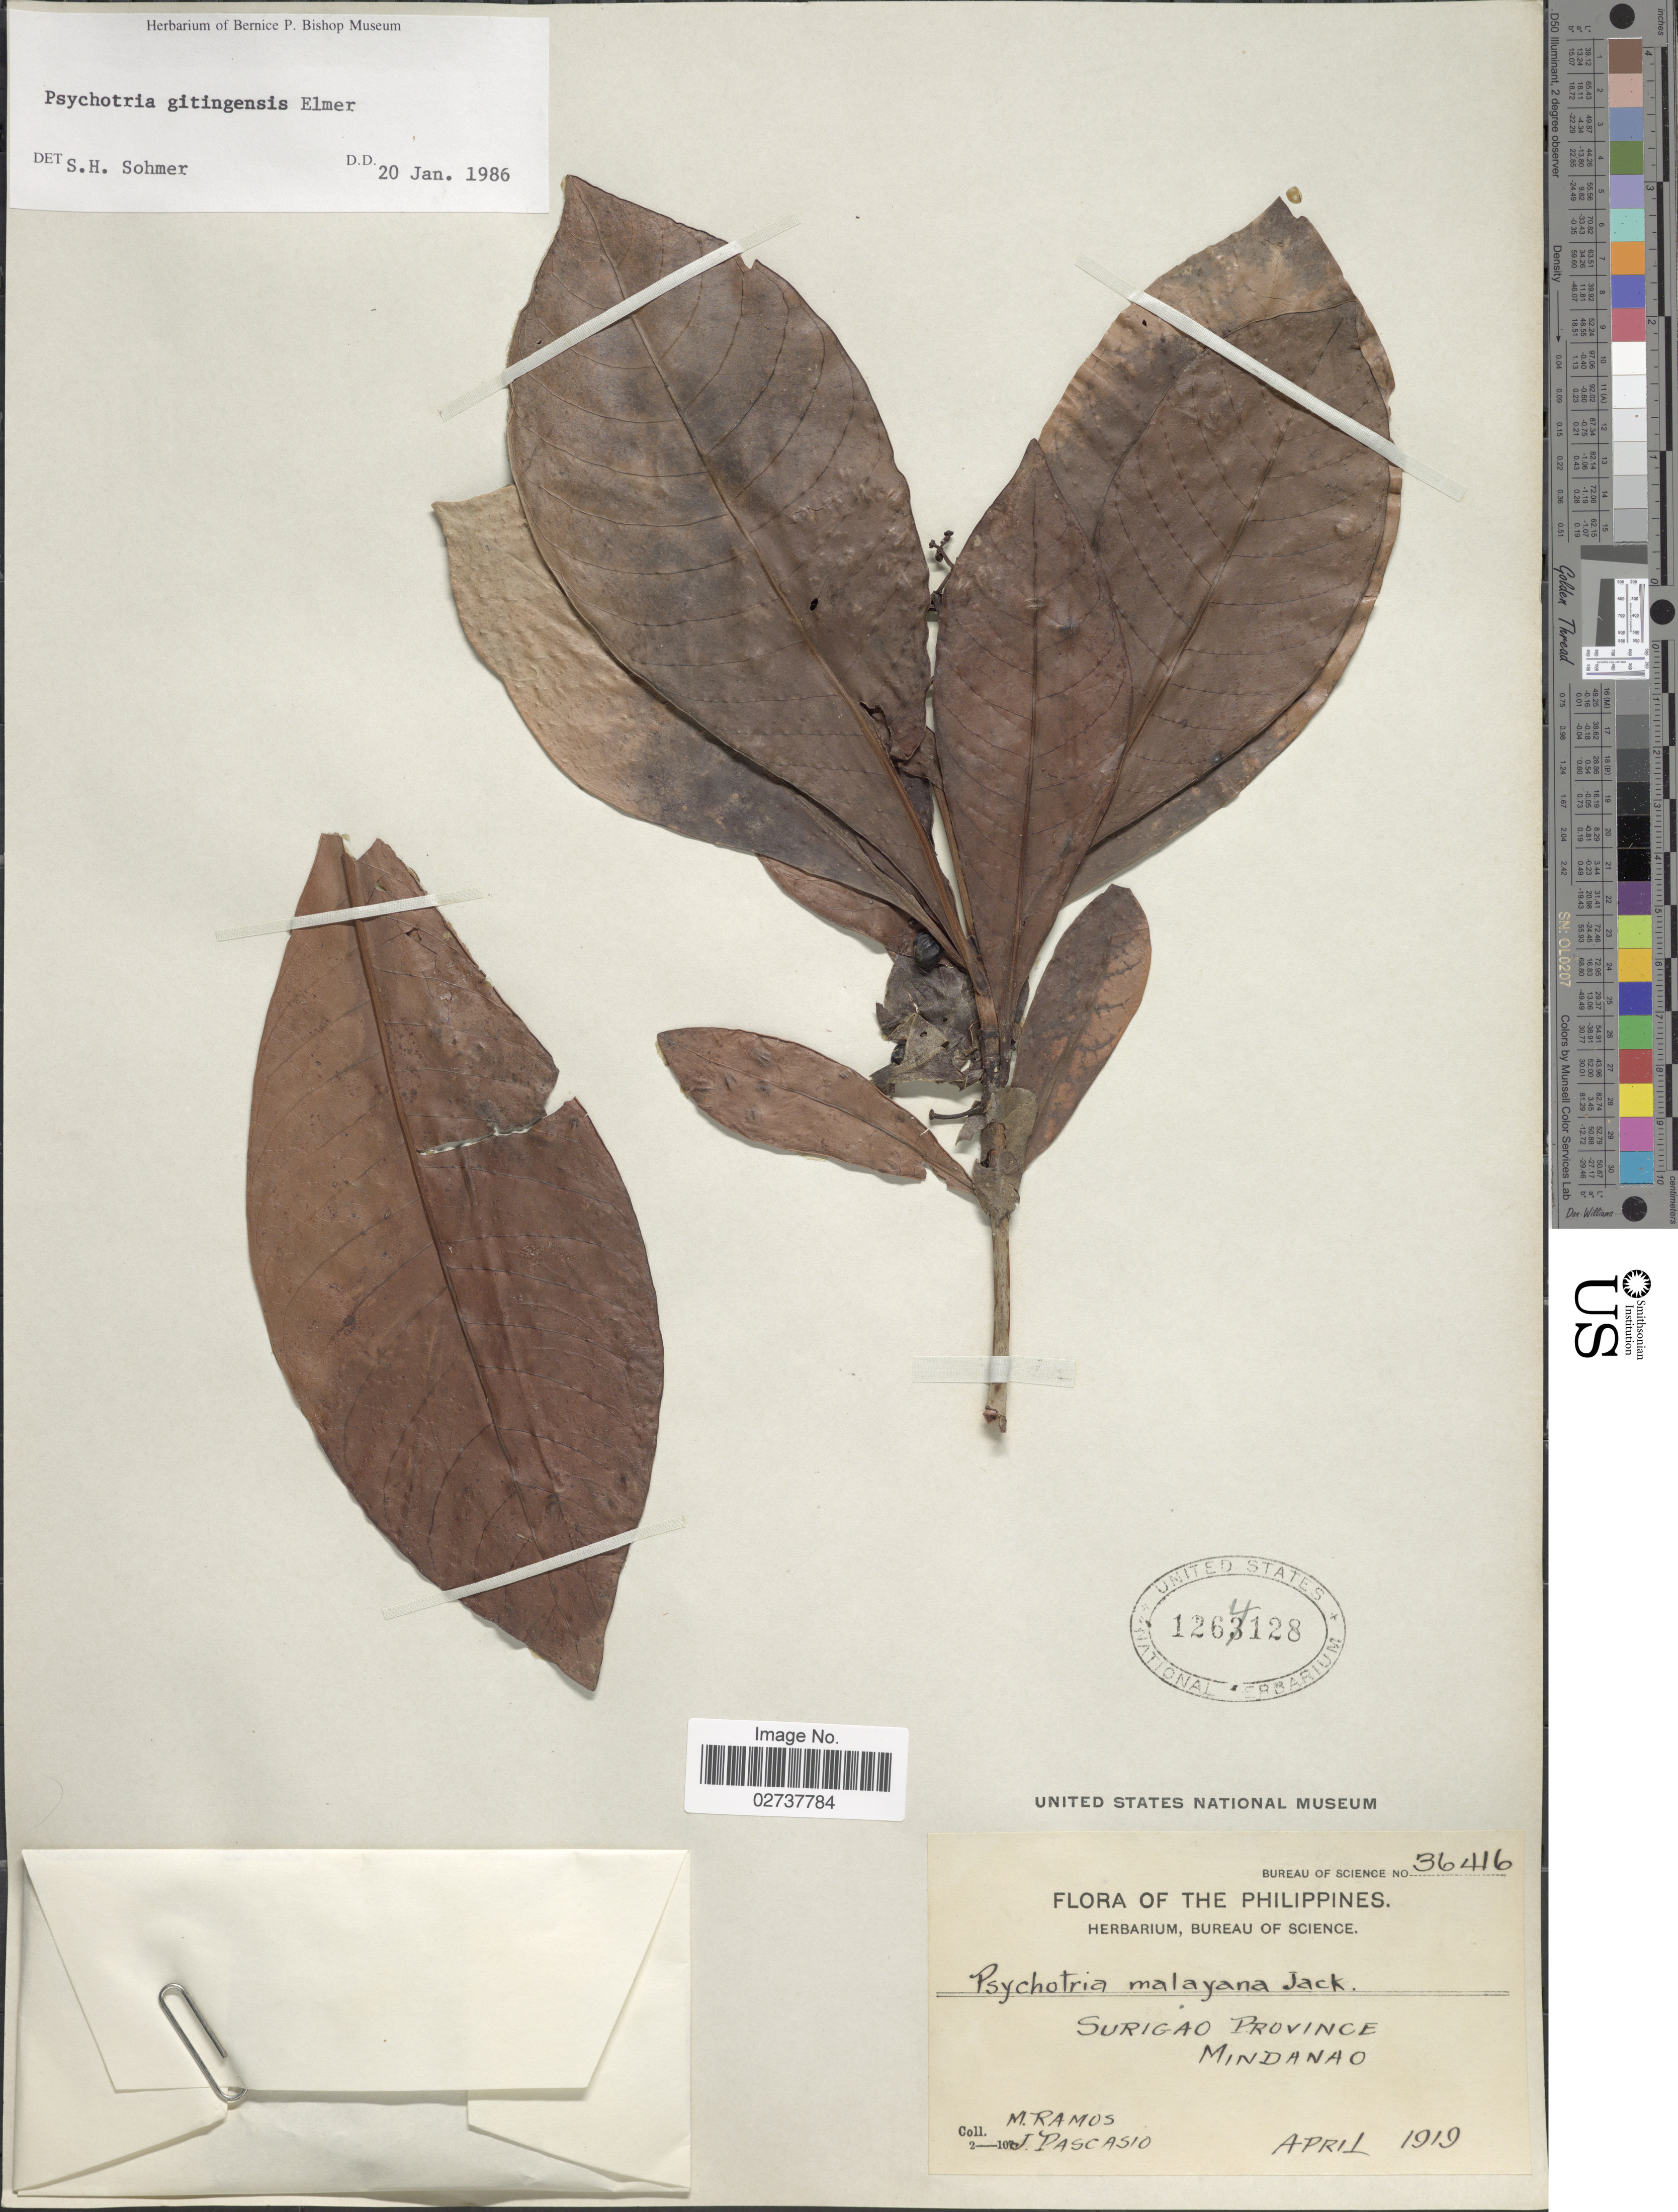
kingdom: Plantae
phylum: Tracheophyta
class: Magnoliopsida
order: Gentianales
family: Rubiaceae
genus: Psychotria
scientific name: Psychotria gitingensis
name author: Elmer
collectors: M. Ramos & J. Pascasio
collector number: Bureau of Science 36416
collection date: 1919-04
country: Philippines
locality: Surigao Province, Mindanao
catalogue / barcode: US 1264128